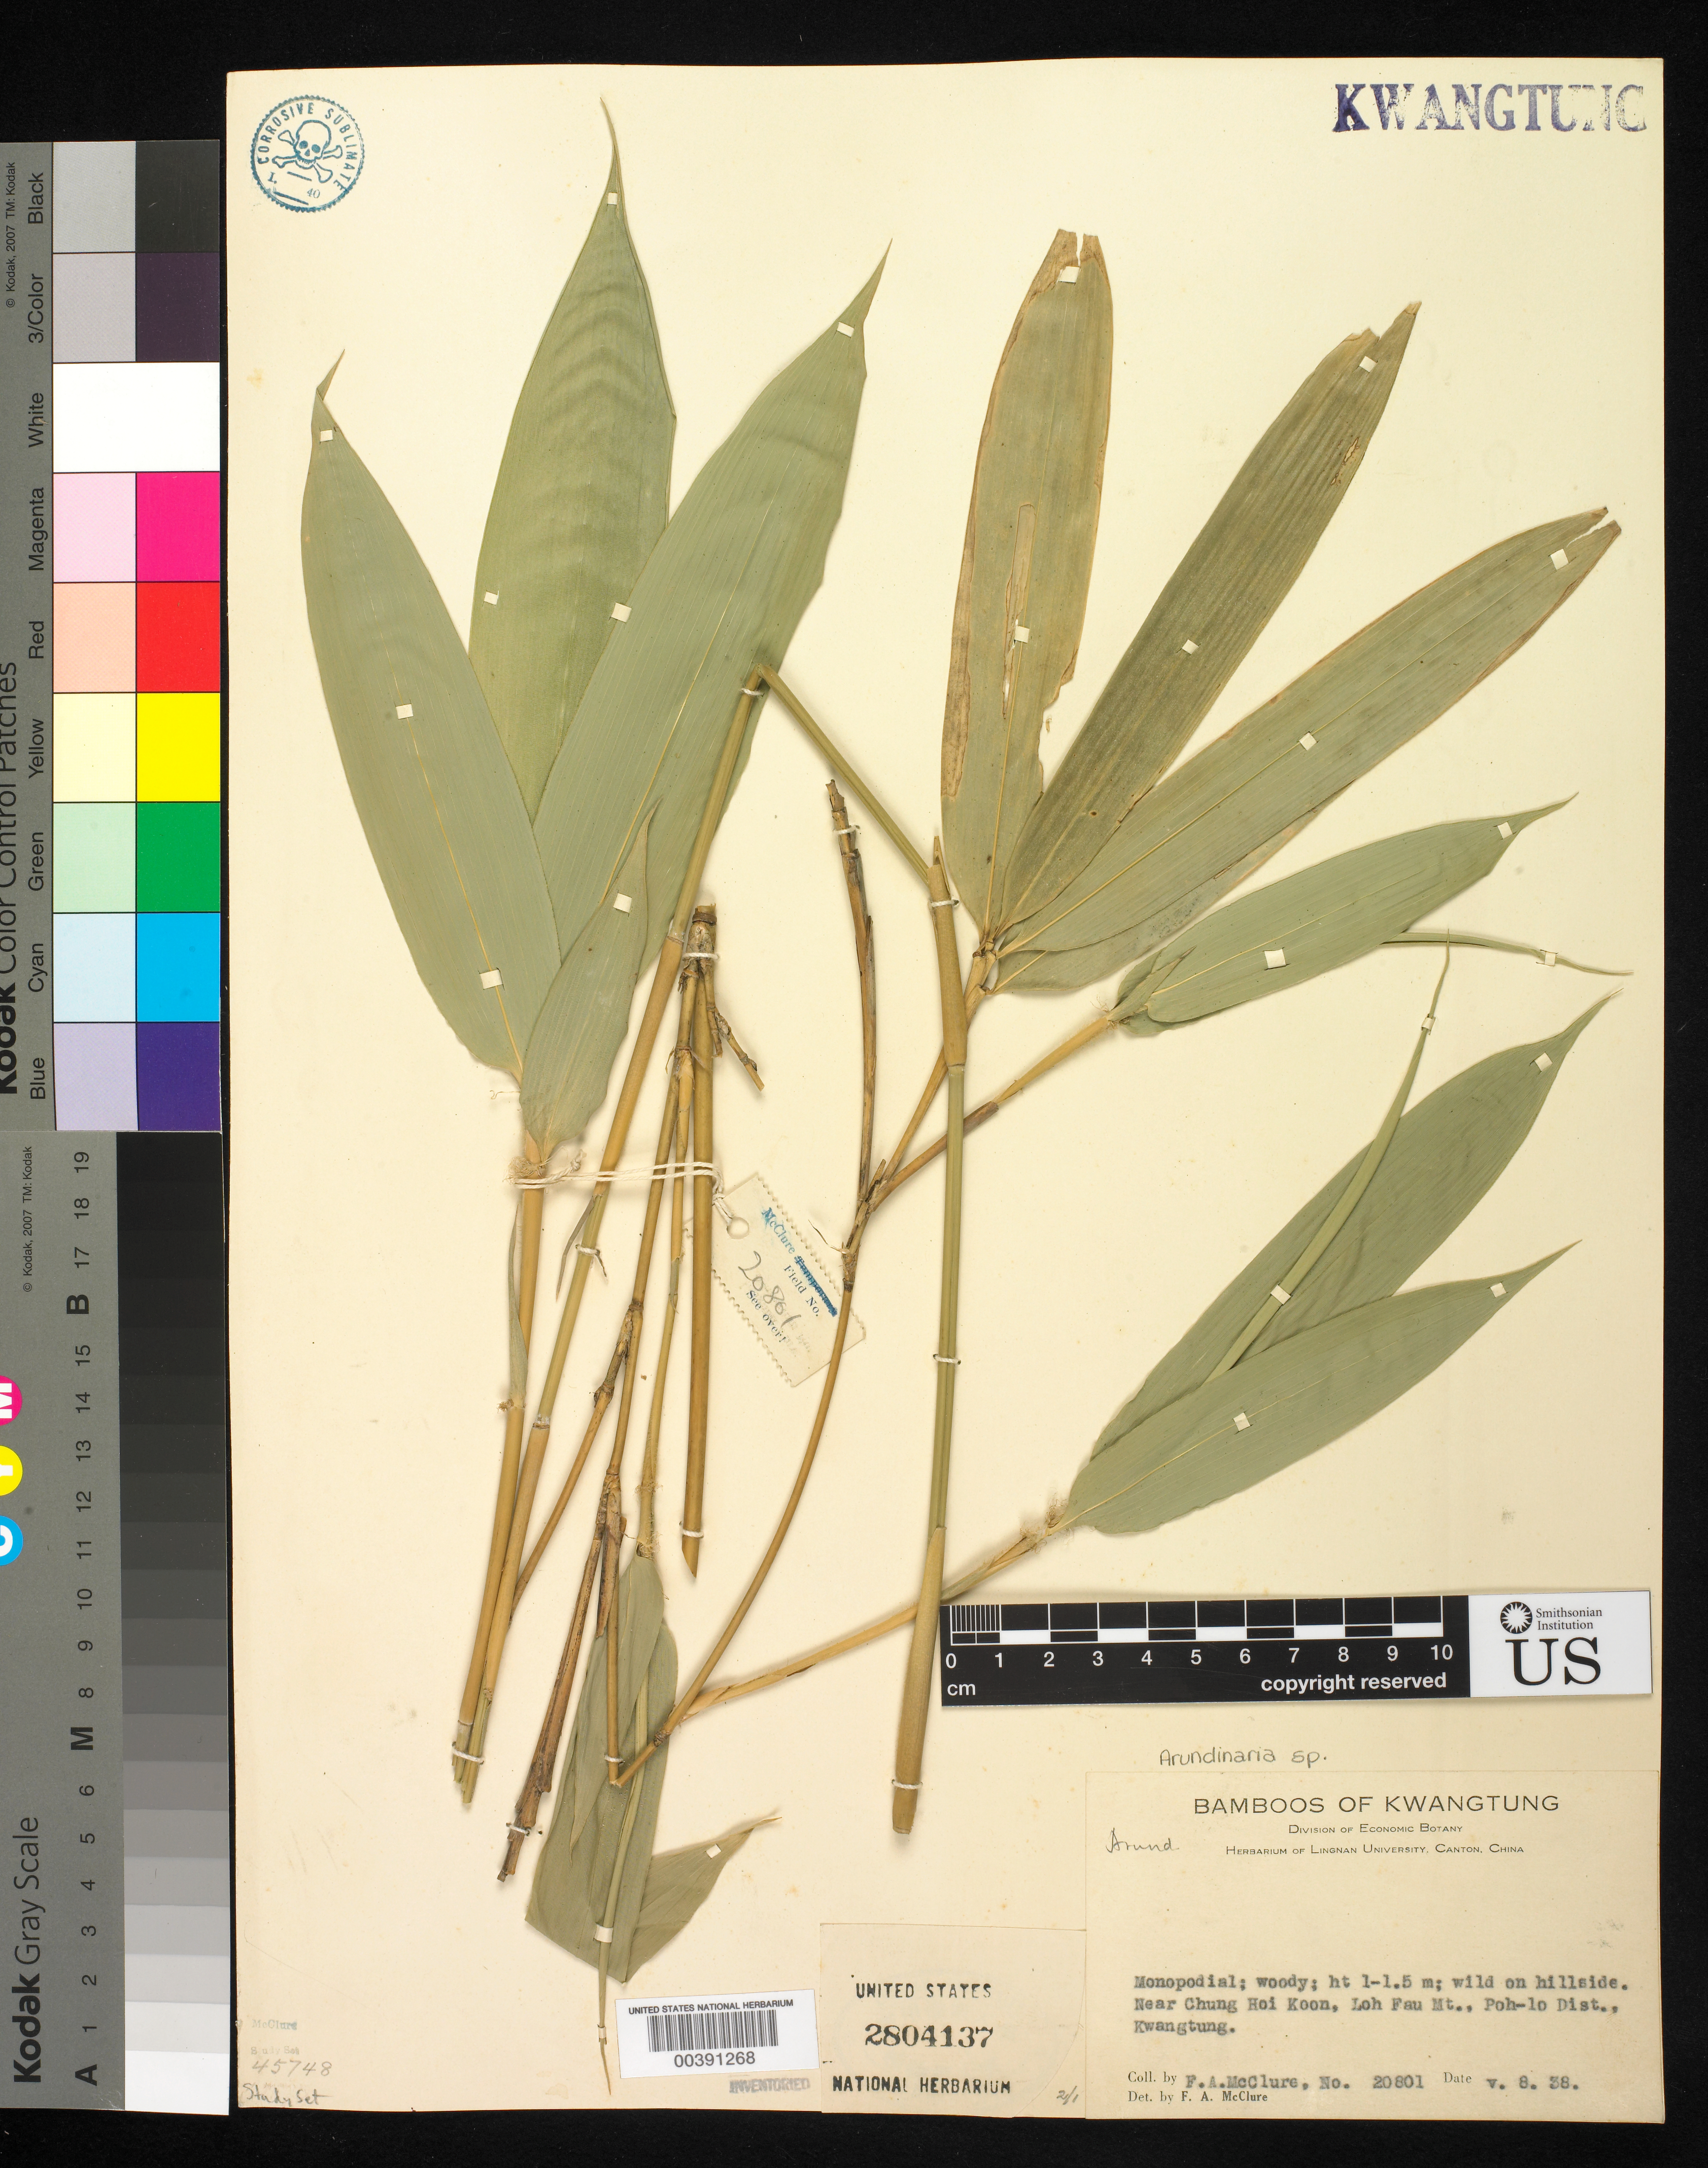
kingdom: Plantae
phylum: Tracheophyta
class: Liliopsida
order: Poales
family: Poaceae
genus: Arundinaria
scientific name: Arundinaria sp.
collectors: F. A. McClure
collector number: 20801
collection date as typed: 08 May 1938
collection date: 1938-05-08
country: China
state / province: Guangdong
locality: Poh-lo; loh fau mt.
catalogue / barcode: US 2804137